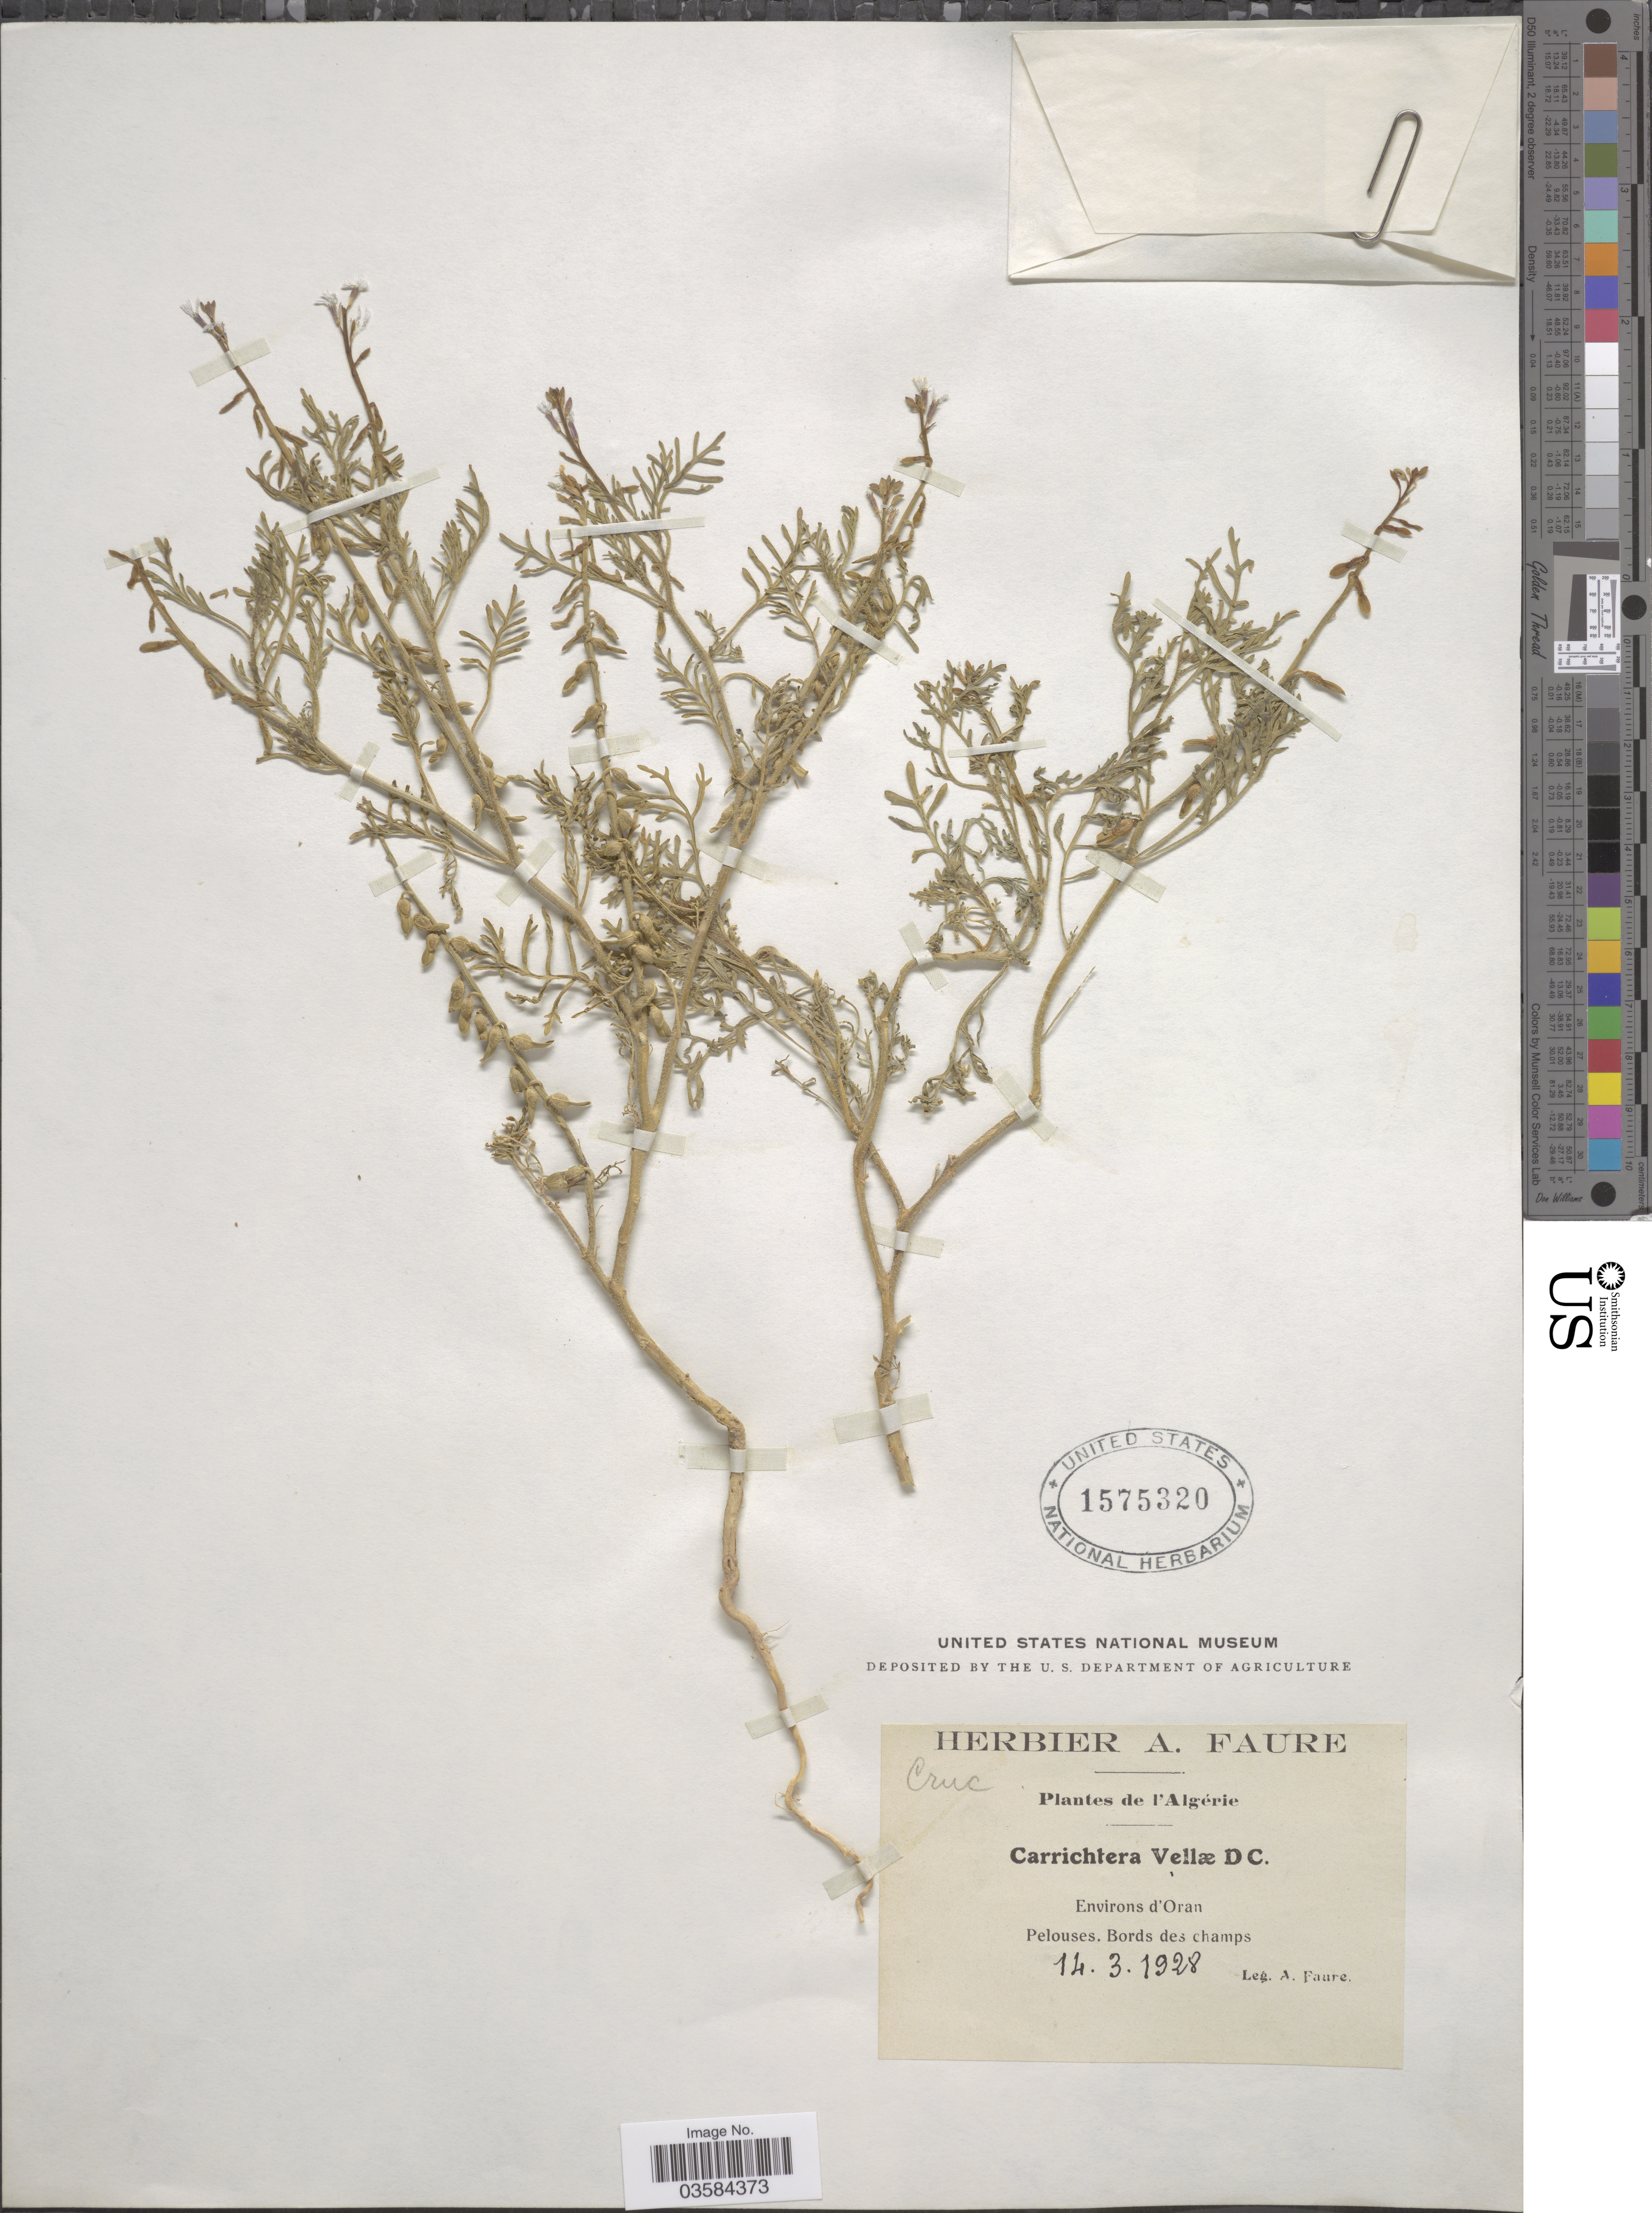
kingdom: Plantae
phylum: Tracheophyta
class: Magnoliopsida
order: Brassicales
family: Brassicaceae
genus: Carrichtera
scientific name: Carrichtera vellae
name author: DC.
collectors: A. Faure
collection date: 1928-03-14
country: Algeria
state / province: Oran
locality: L'Algérie. Environs d'Oran. Pelouses. Bords des champs.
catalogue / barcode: US 1575320